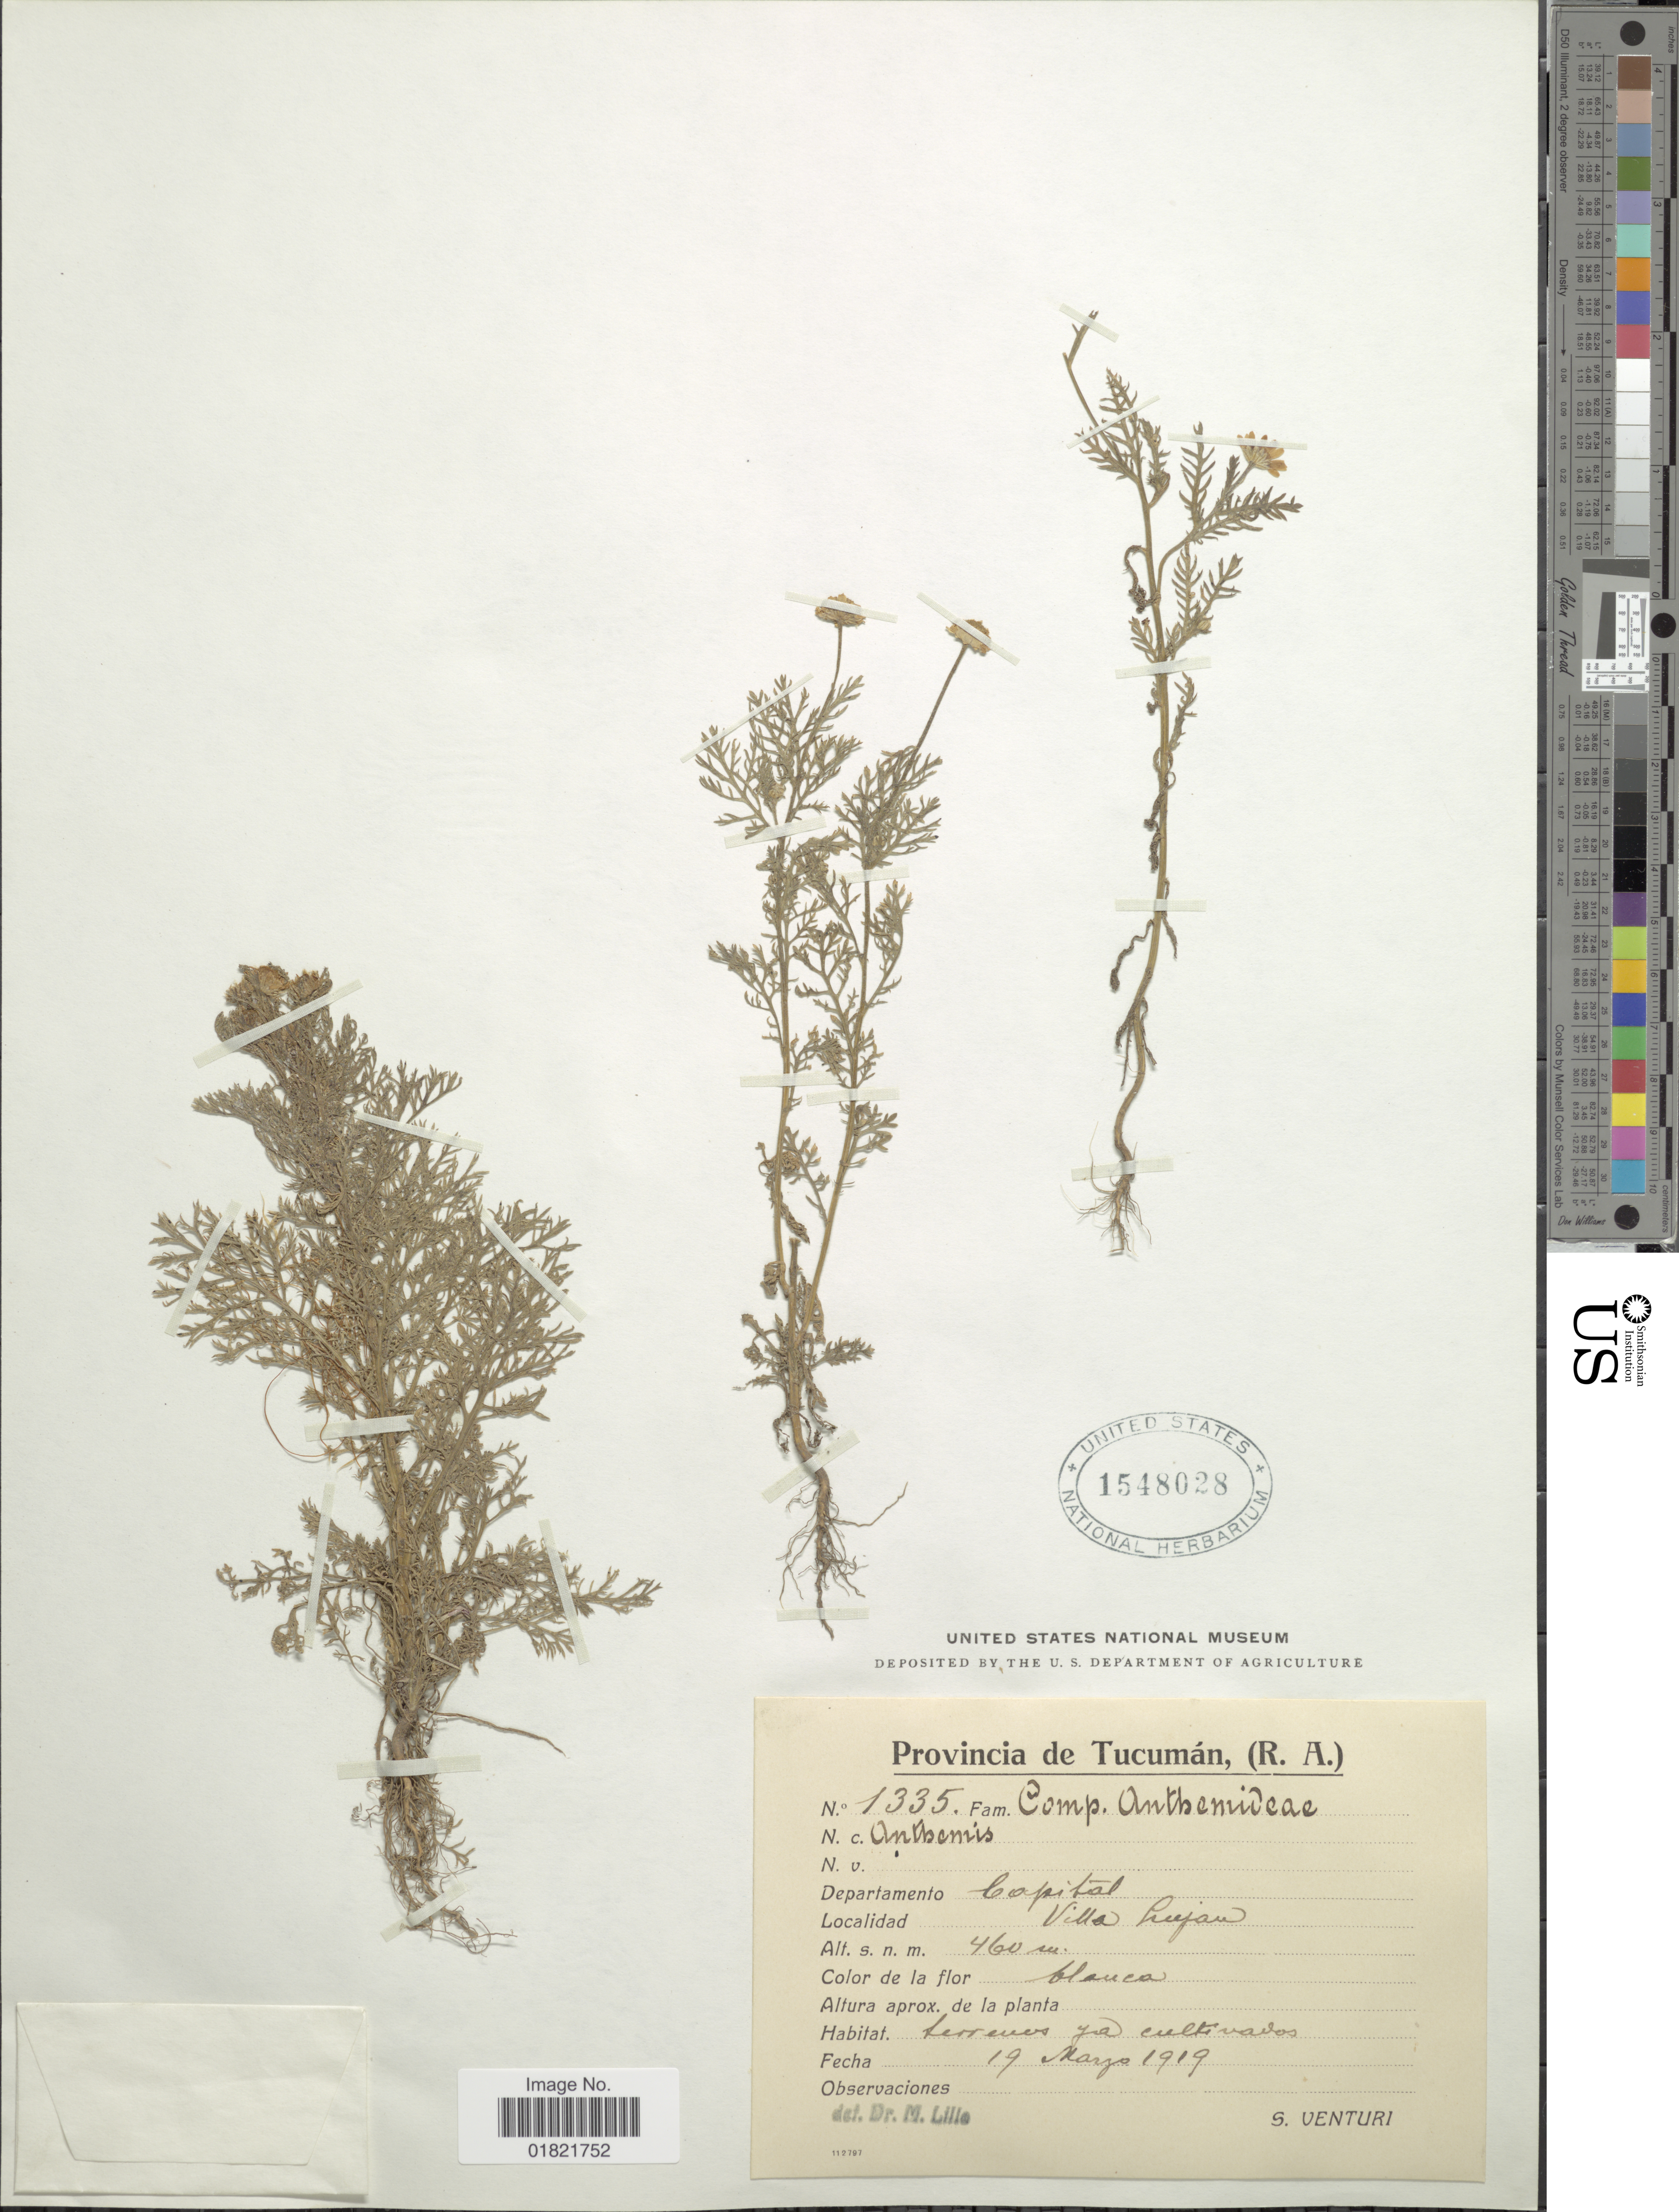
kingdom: Plantae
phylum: Tracheophyta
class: Magnoliopsida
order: Asterales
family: Asteraceae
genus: Anthemis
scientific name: Anthemis sp.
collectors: S. Venturi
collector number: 1335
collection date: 1919-03-19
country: Argentina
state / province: Tucuman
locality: Departamento Capital, Villa Lujan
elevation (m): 460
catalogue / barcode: US 1548028